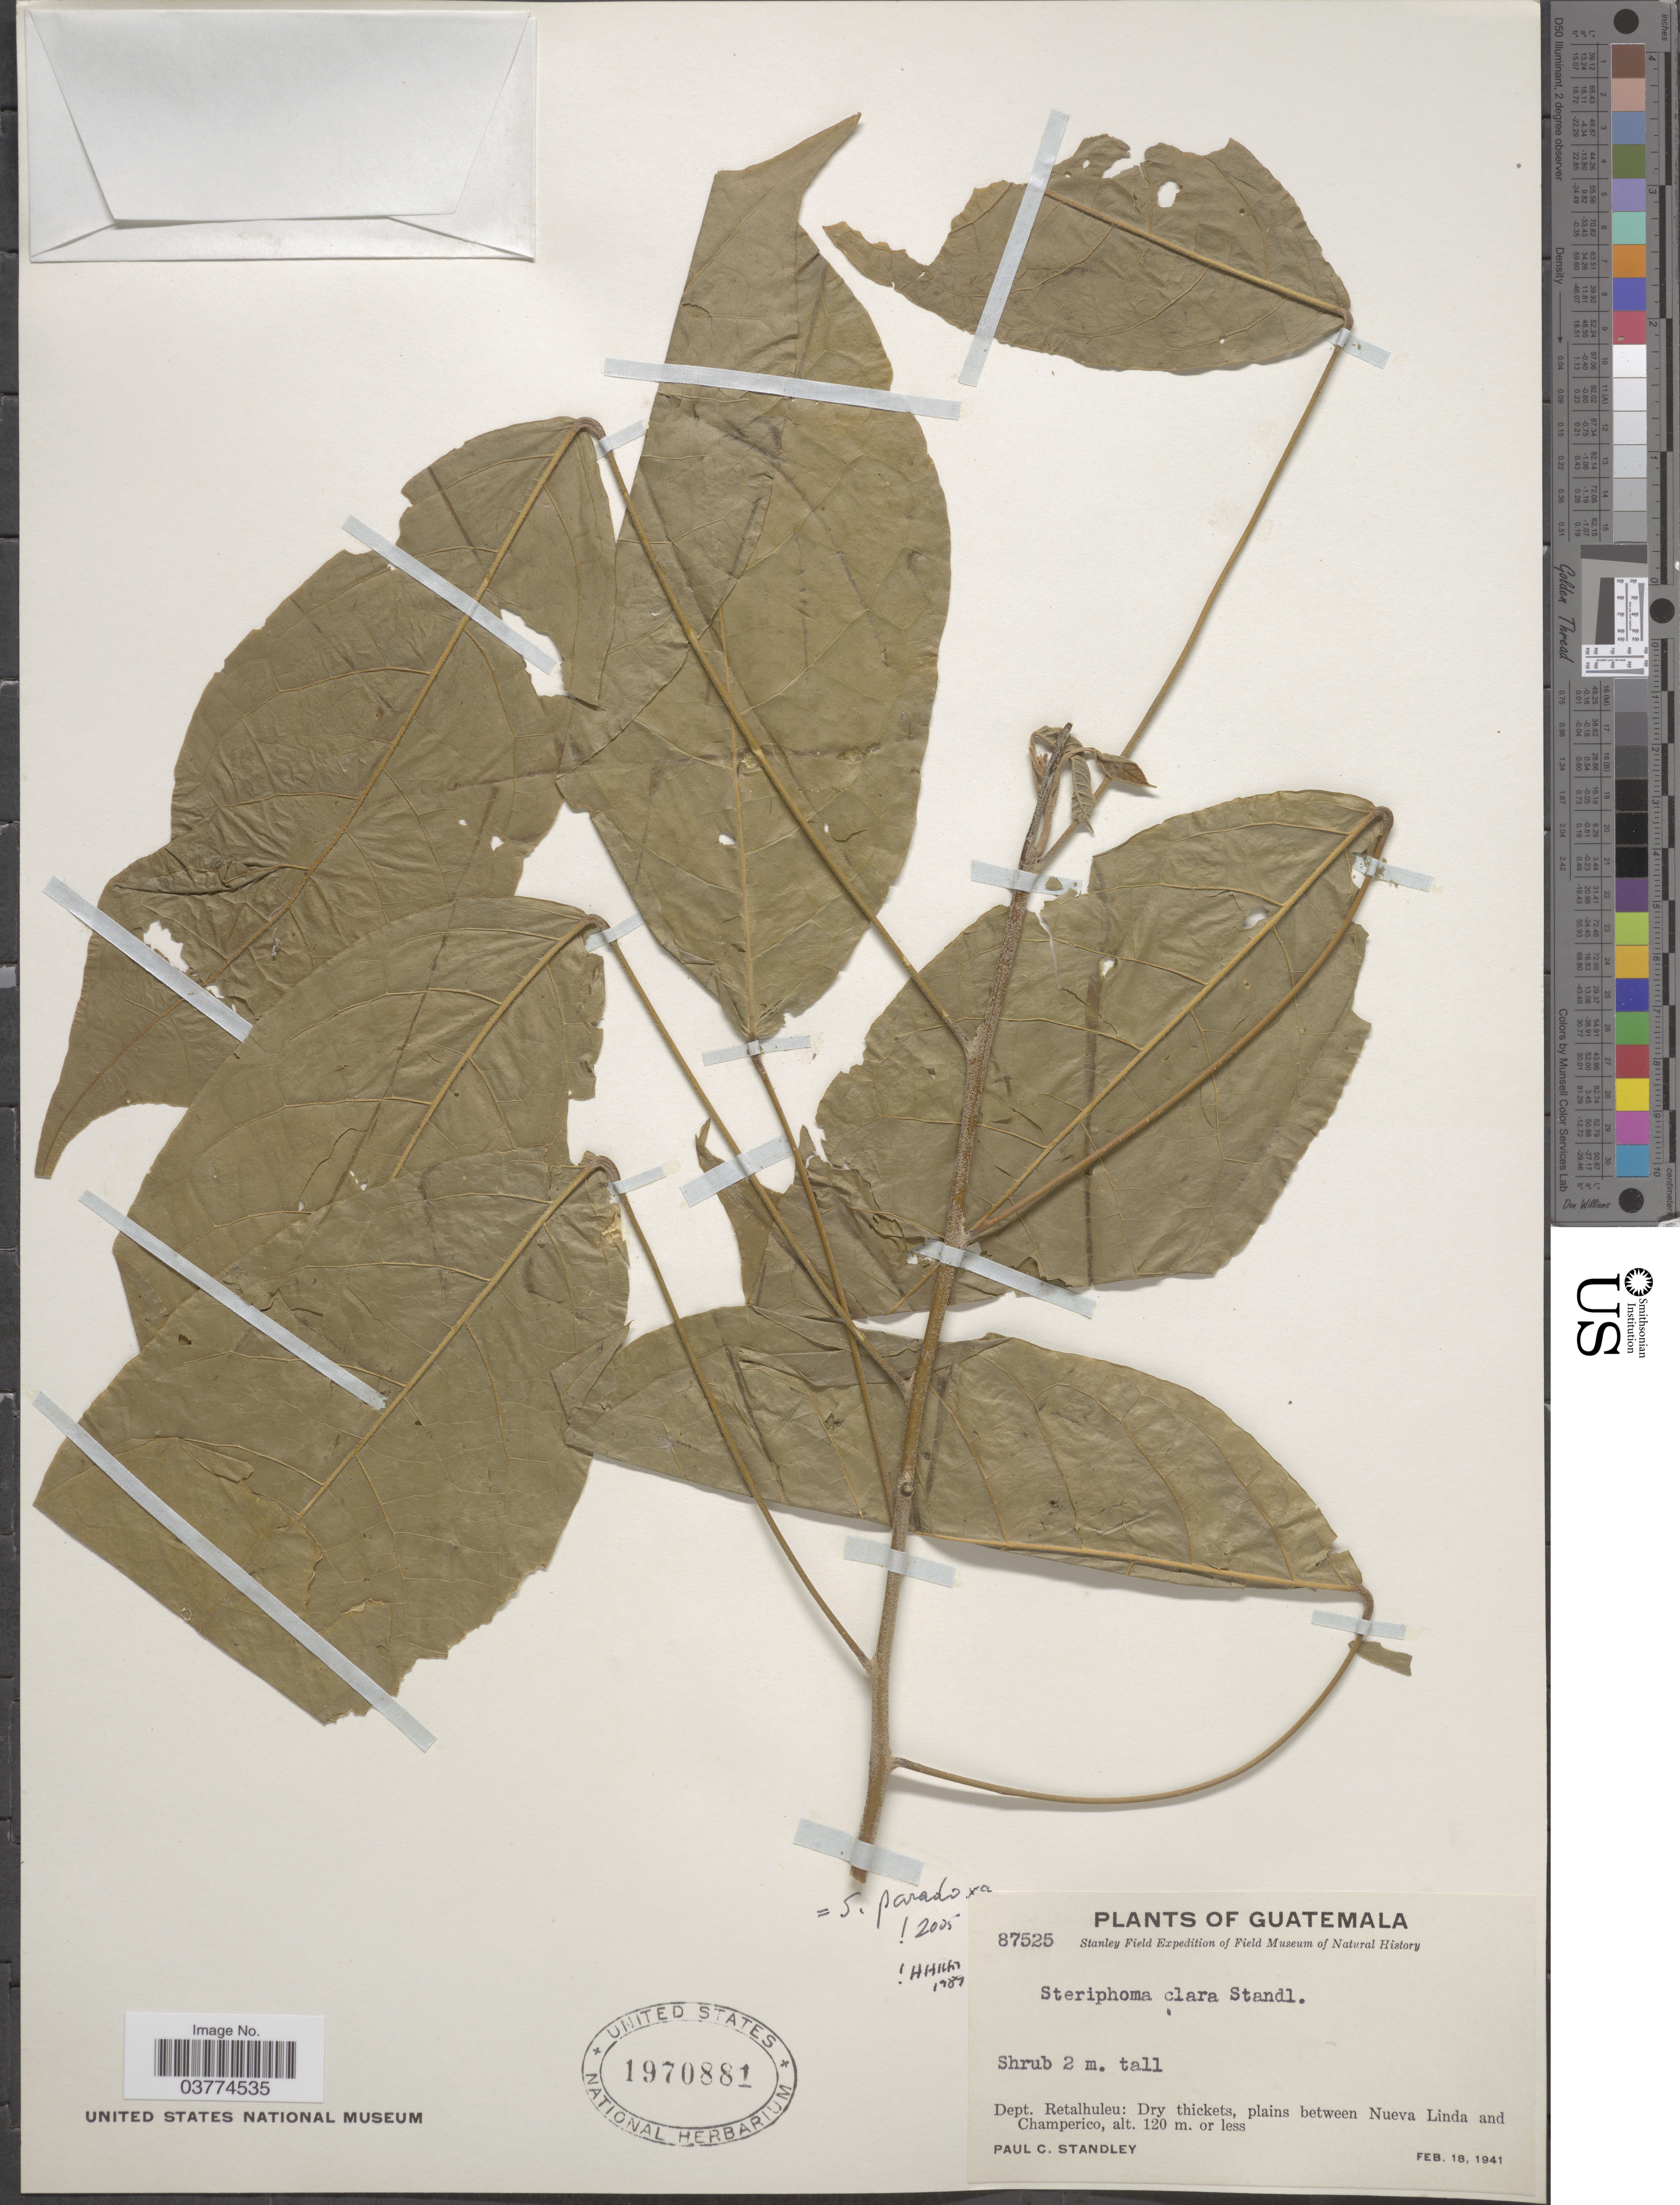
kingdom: Plantae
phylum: Tracheophyta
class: Magnoliopsida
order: Brassicales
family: Capparaceae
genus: Steriphoma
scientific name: Steriphoma clara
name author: Standl.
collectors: P. C. Standley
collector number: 87525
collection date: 1941-02-18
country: Guatemala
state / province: Retalhuleu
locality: Dept. Retalhuleu: Dry thickets, plains between Nueva Linda and Champerico.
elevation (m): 120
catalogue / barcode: US 1970881